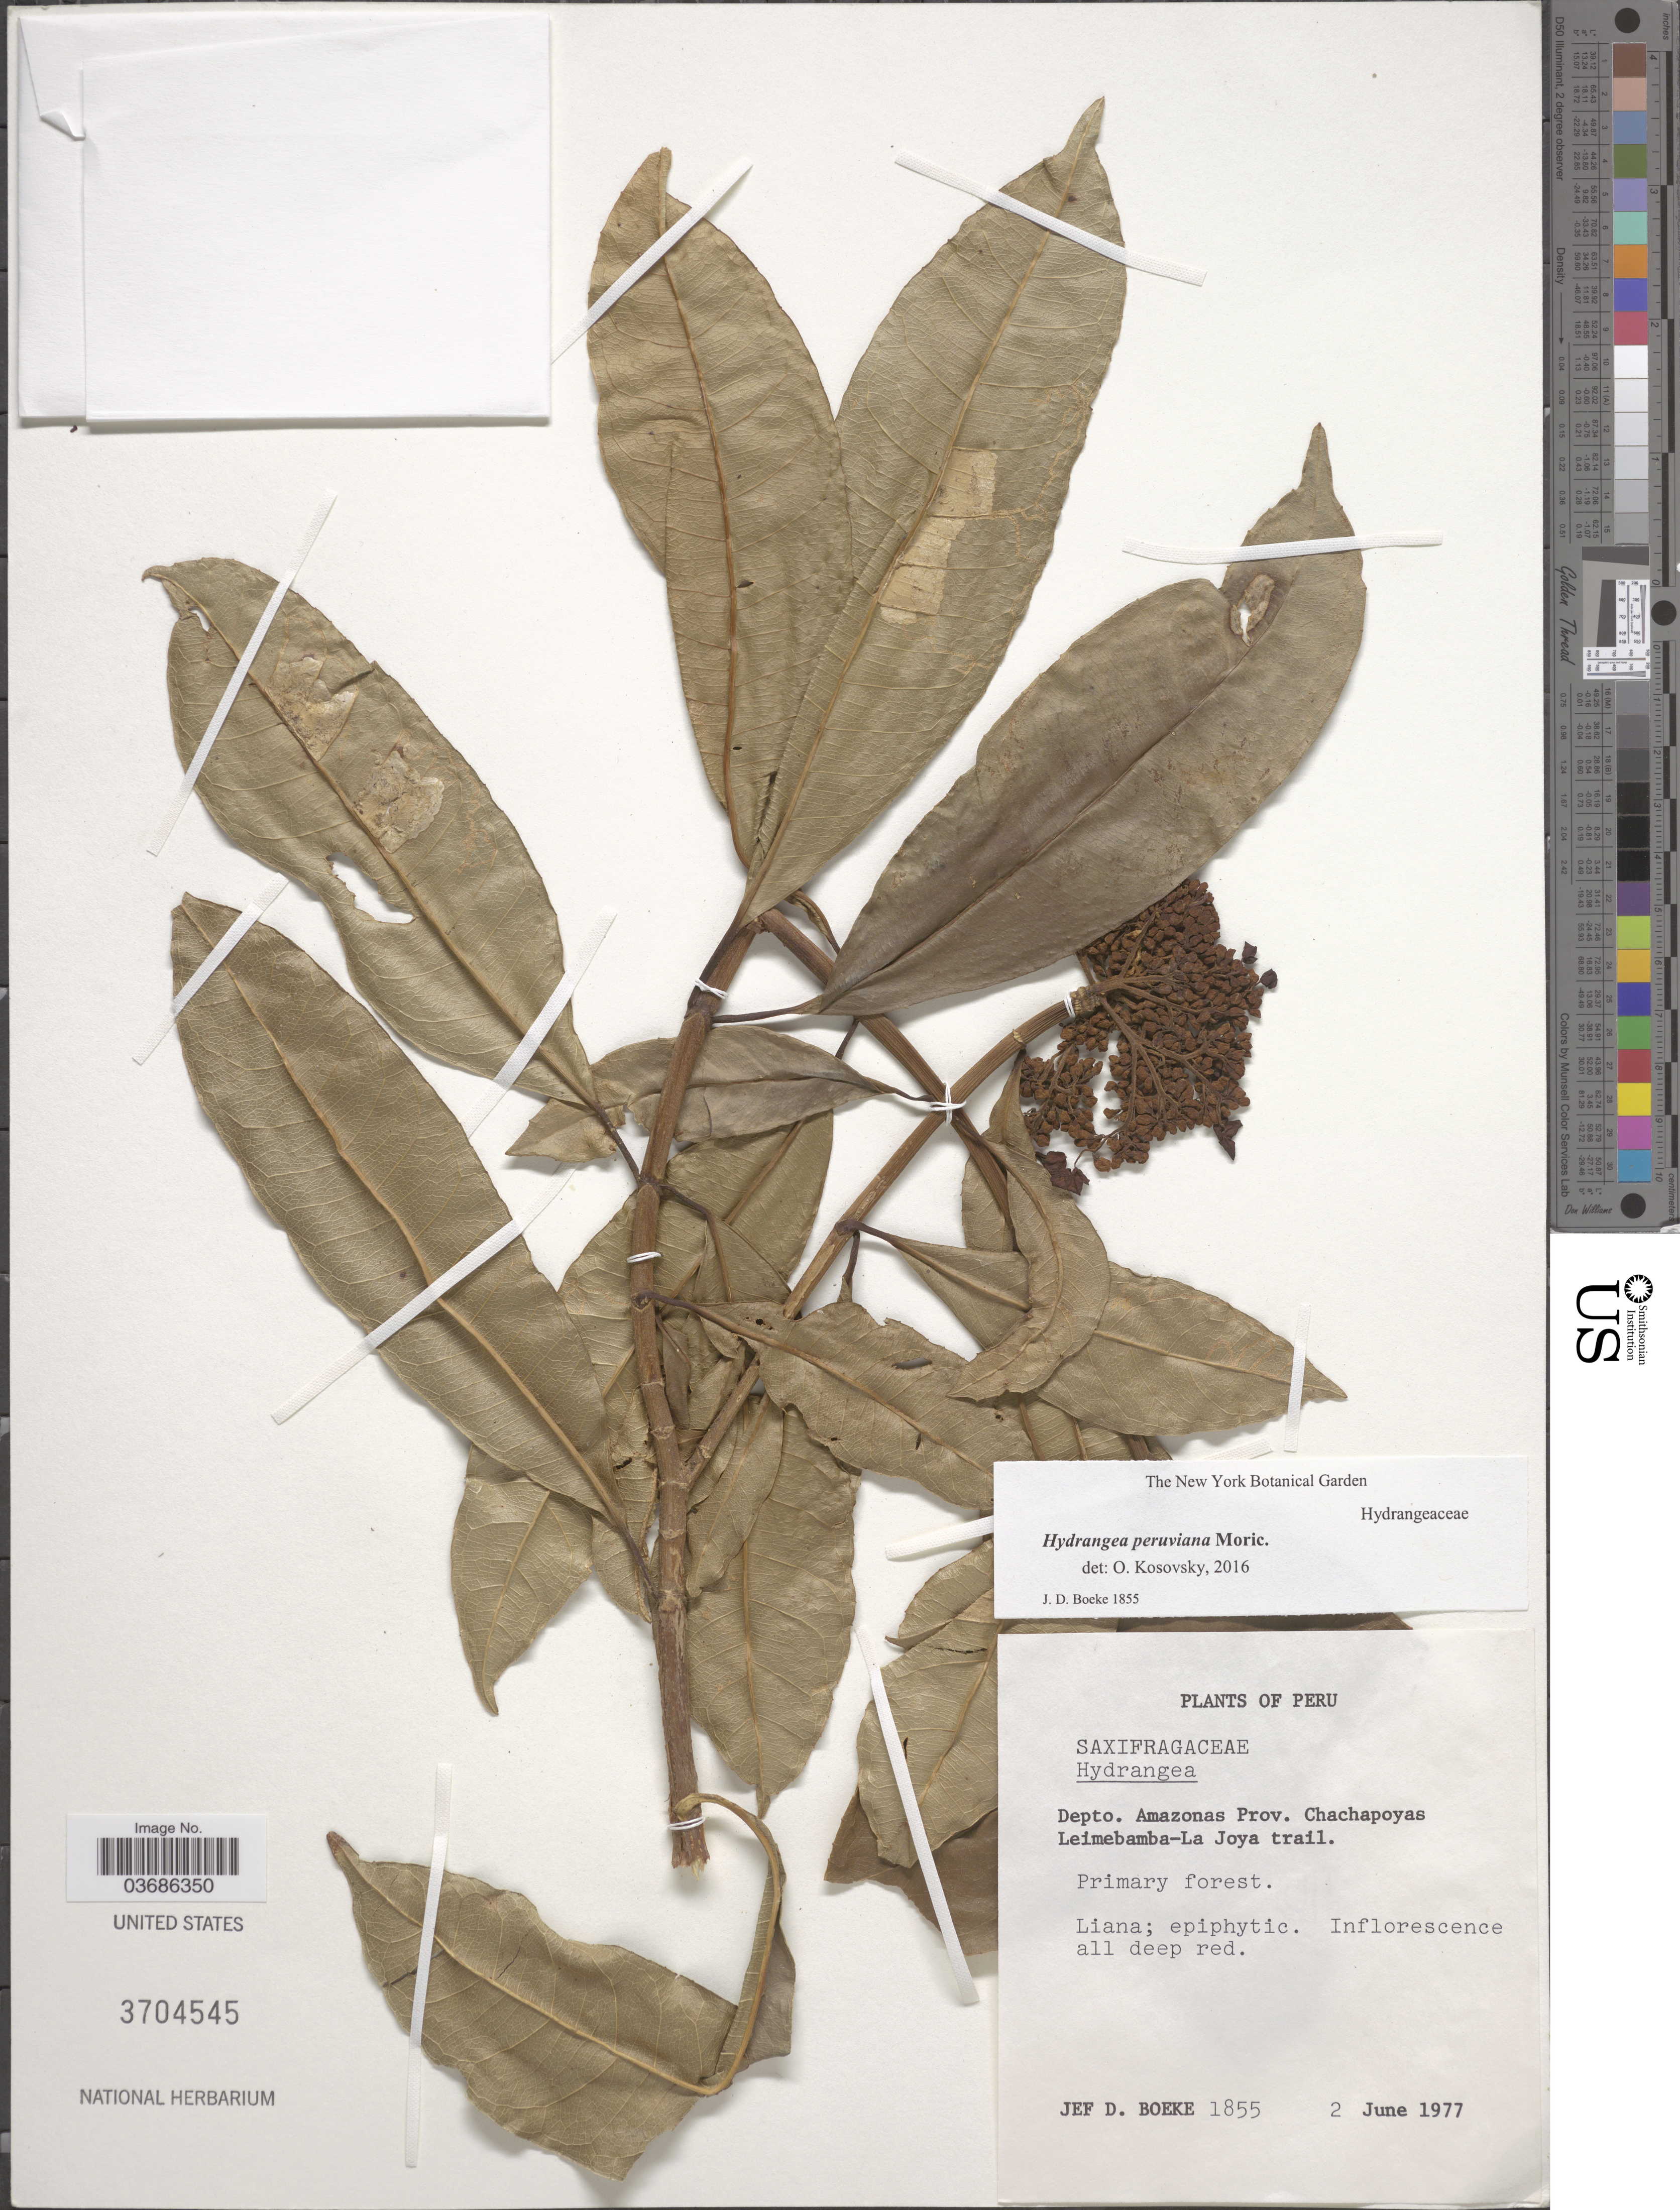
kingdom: Plantae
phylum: Tracheophyta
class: Magnoliopsida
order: Cornales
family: Hydrangeaceae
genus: Hydrangea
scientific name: Hydrangea peruviana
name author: Moric.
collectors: J. Boeke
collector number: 1855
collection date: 1977-06-02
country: Peru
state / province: Amazonas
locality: Depto. Amazonas Prov. Chachapoyas. Leimebamba-La Joya trail.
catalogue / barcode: US 3704545